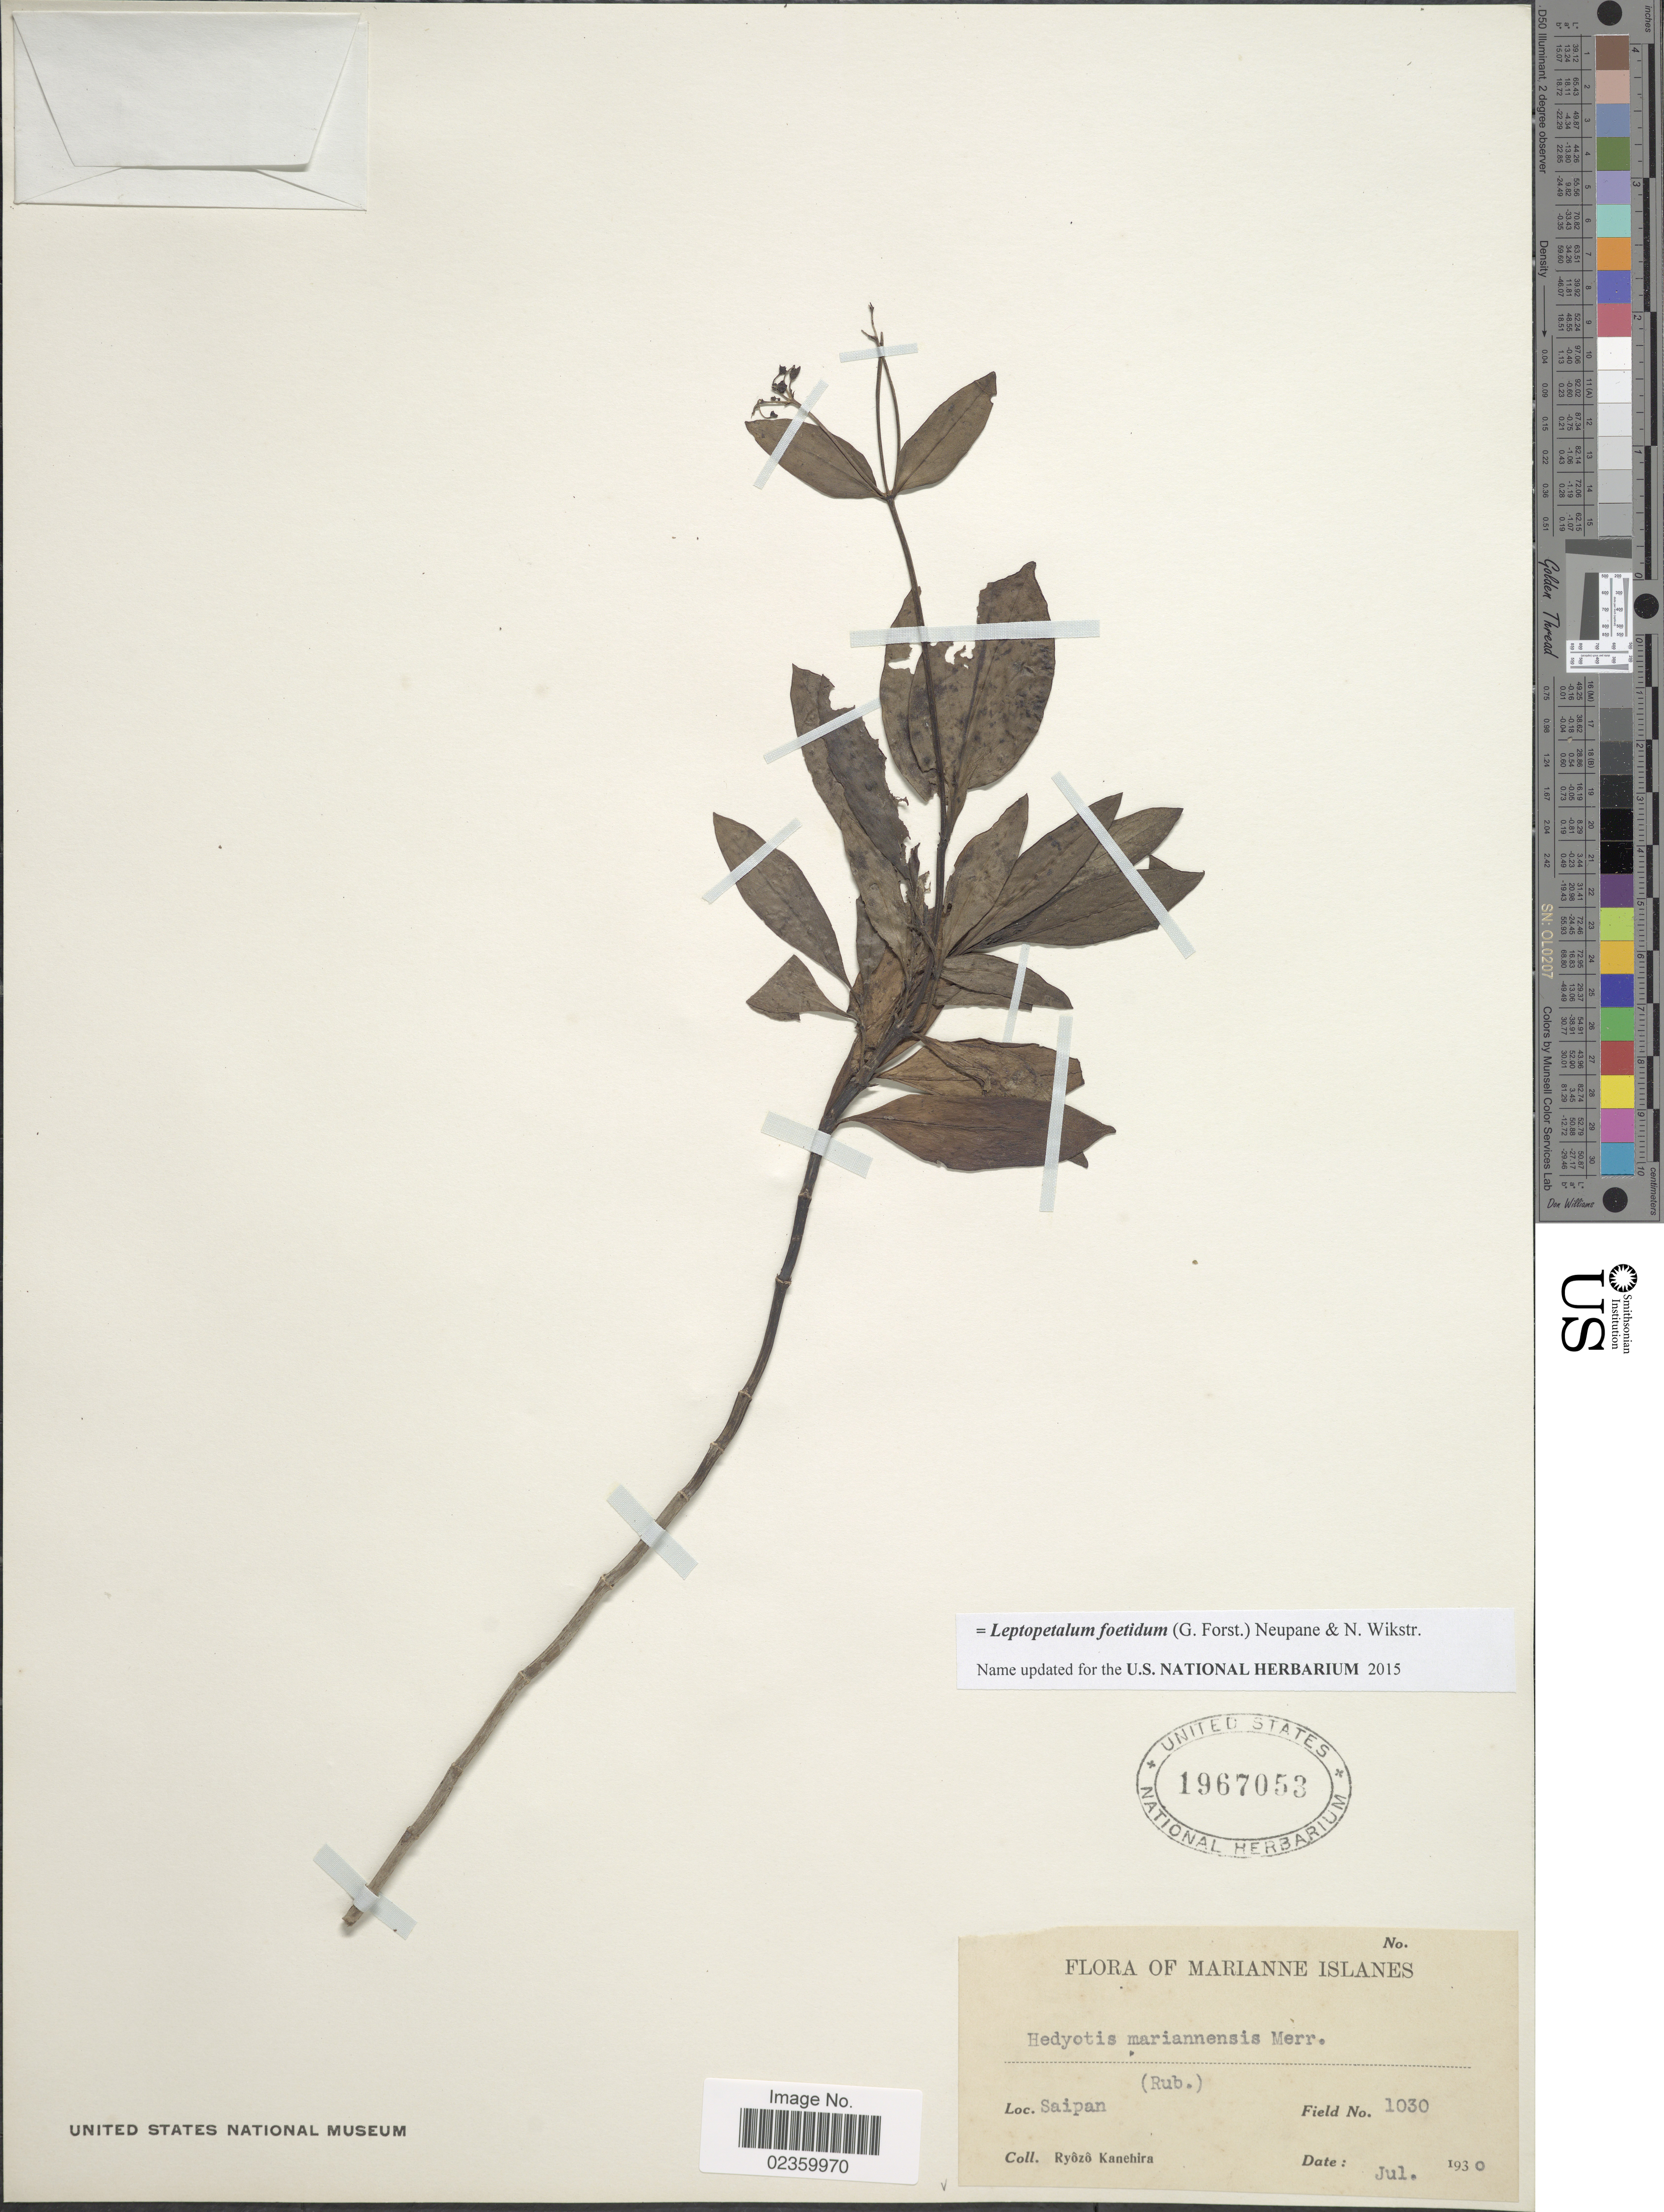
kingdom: Plantae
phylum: Tracheophyta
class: Magnoliopsida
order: Gentianales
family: Rubiaceae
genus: Leptopetalum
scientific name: Leptopetalum foetidum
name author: (G. Forst.) Neupane & N. Wikstr.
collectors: R. Kanehira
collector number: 1030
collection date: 1930-07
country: Northern Mariana Islands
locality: The Marianne Islanes. Saipan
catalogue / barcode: US 1967053